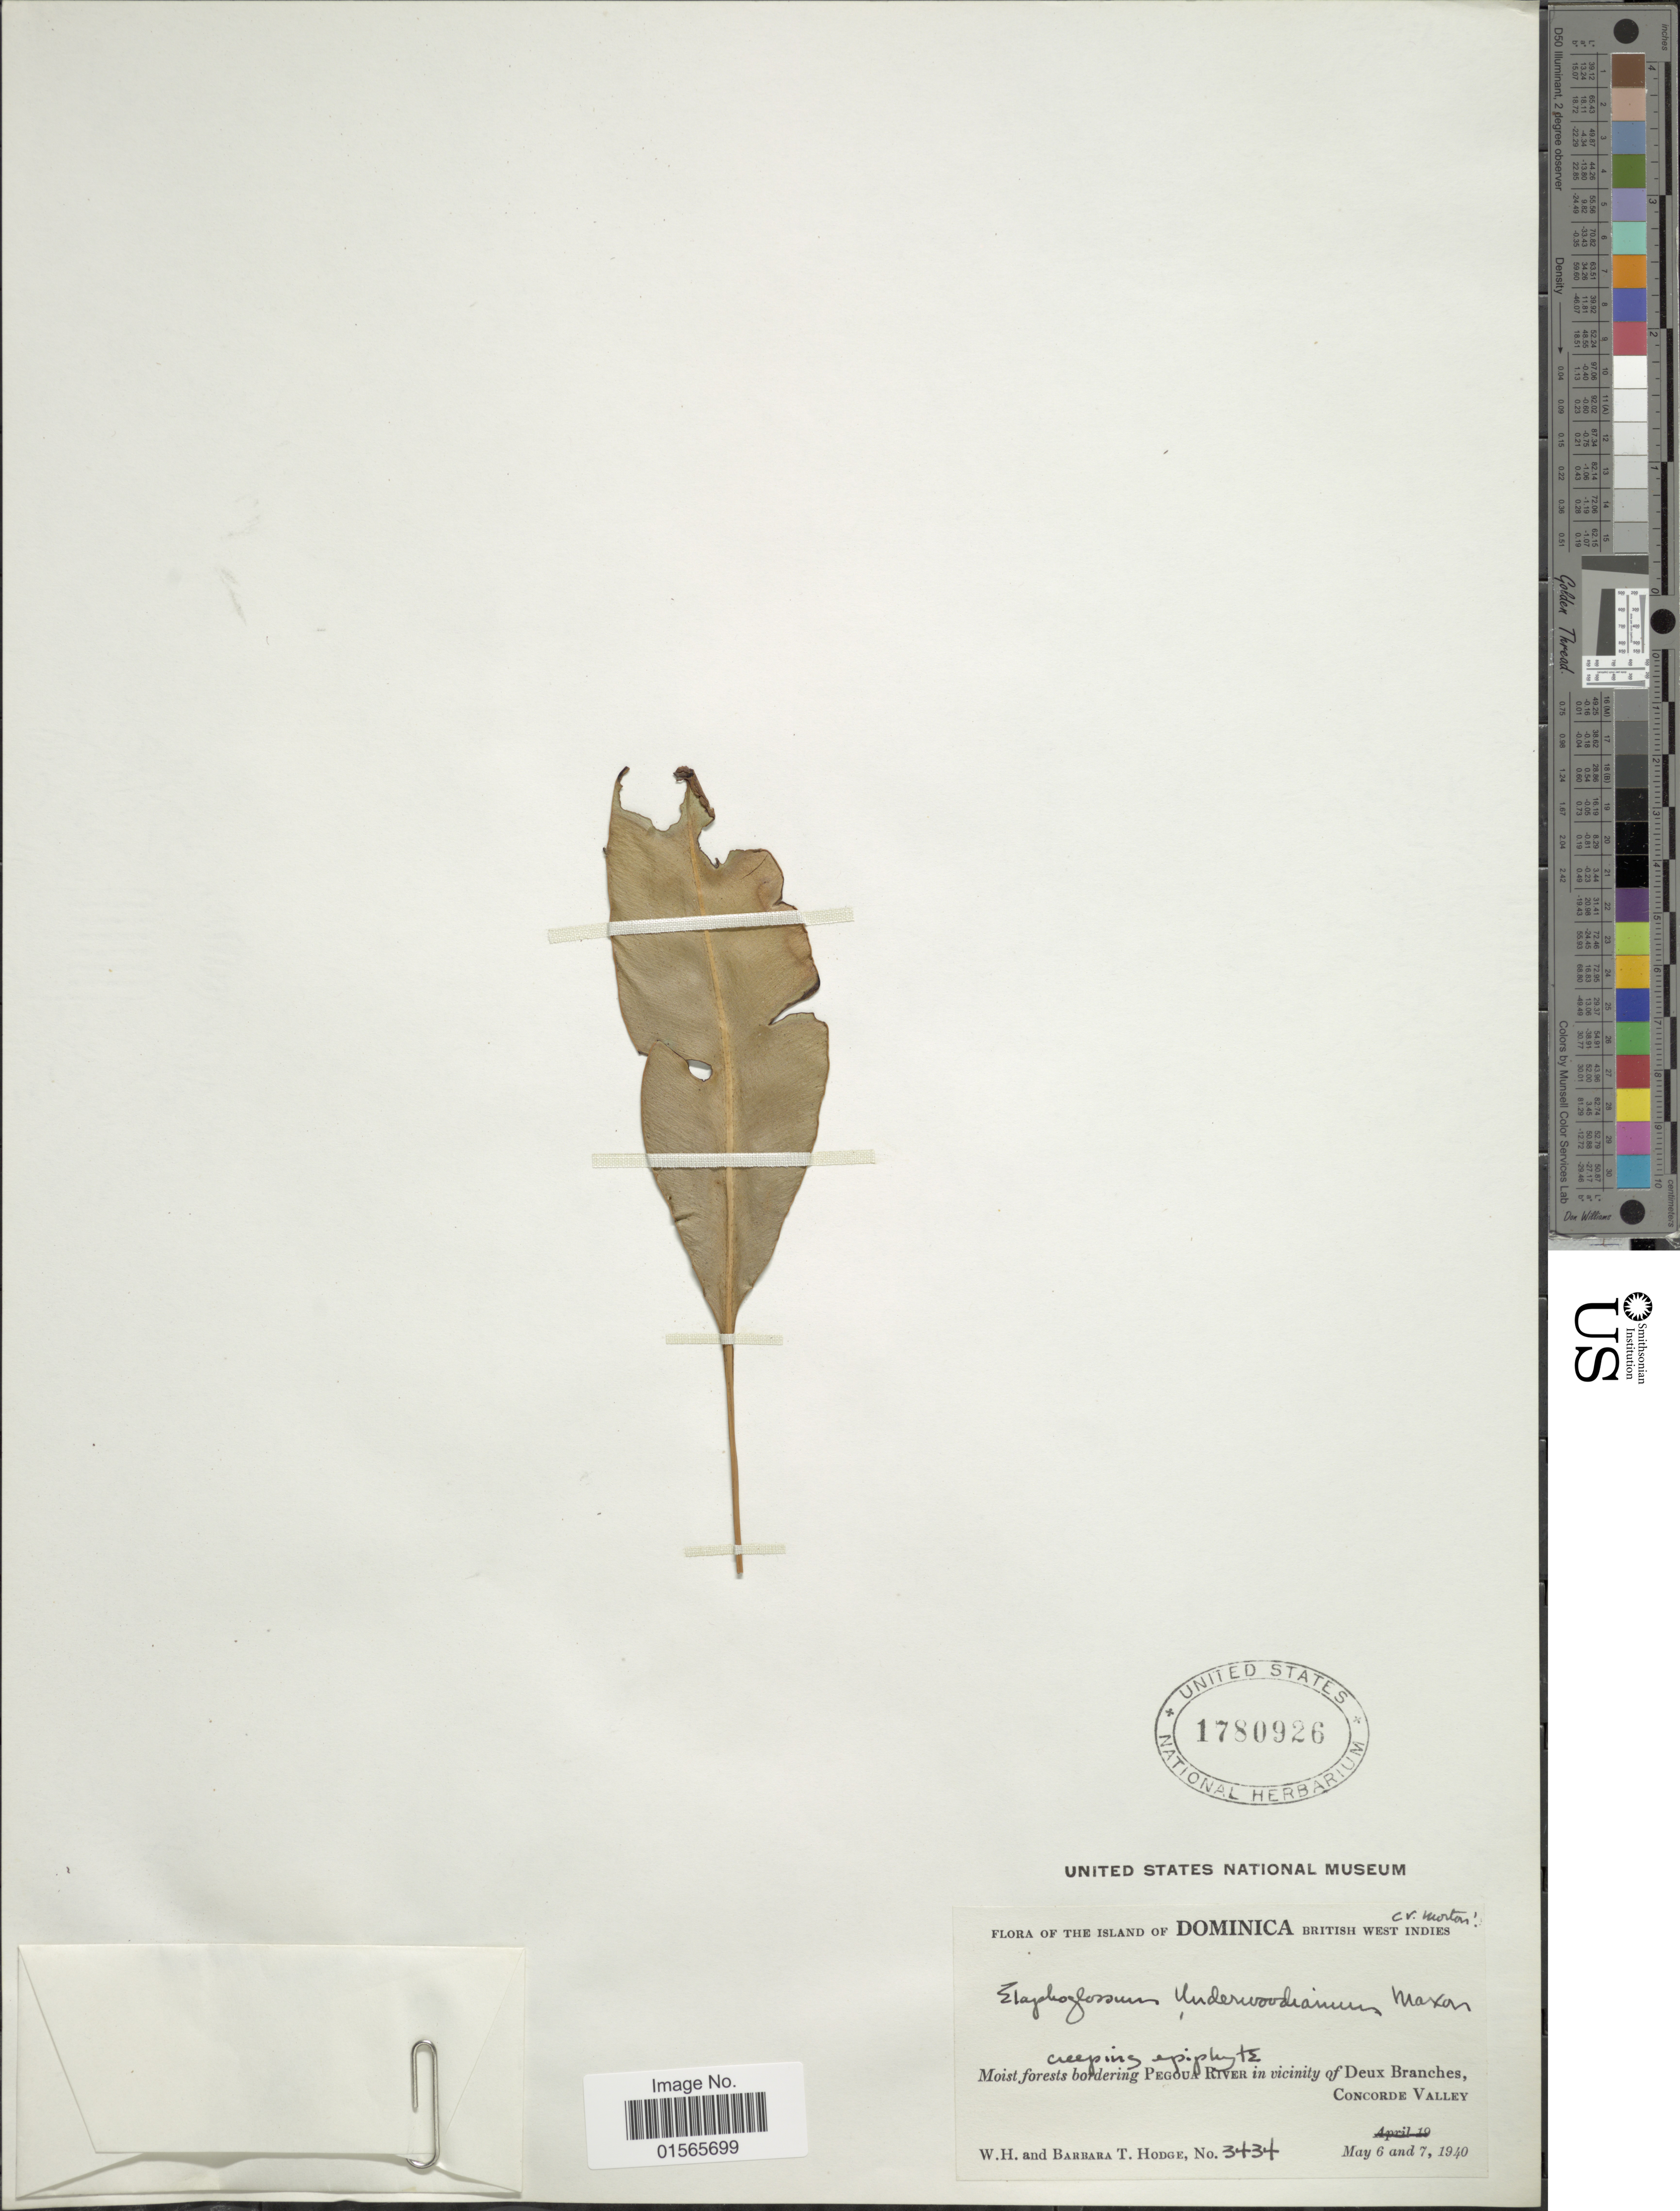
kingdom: Plantae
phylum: Tracheophyta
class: Polypodiopsida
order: Polypodiales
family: Dryopteridaceae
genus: Elaphoglossum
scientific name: Elaphoglossum martinicense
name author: (Desv.) T. Moore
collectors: W. Hodge & B. Hodge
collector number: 3434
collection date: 1940-05-06/1940-05-07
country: Dominica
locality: The Island of Dominica British West Indies, Moist forest bordering Pegoua River in vicinity of Deux Branches, Concorde Valley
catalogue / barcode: US 1780926